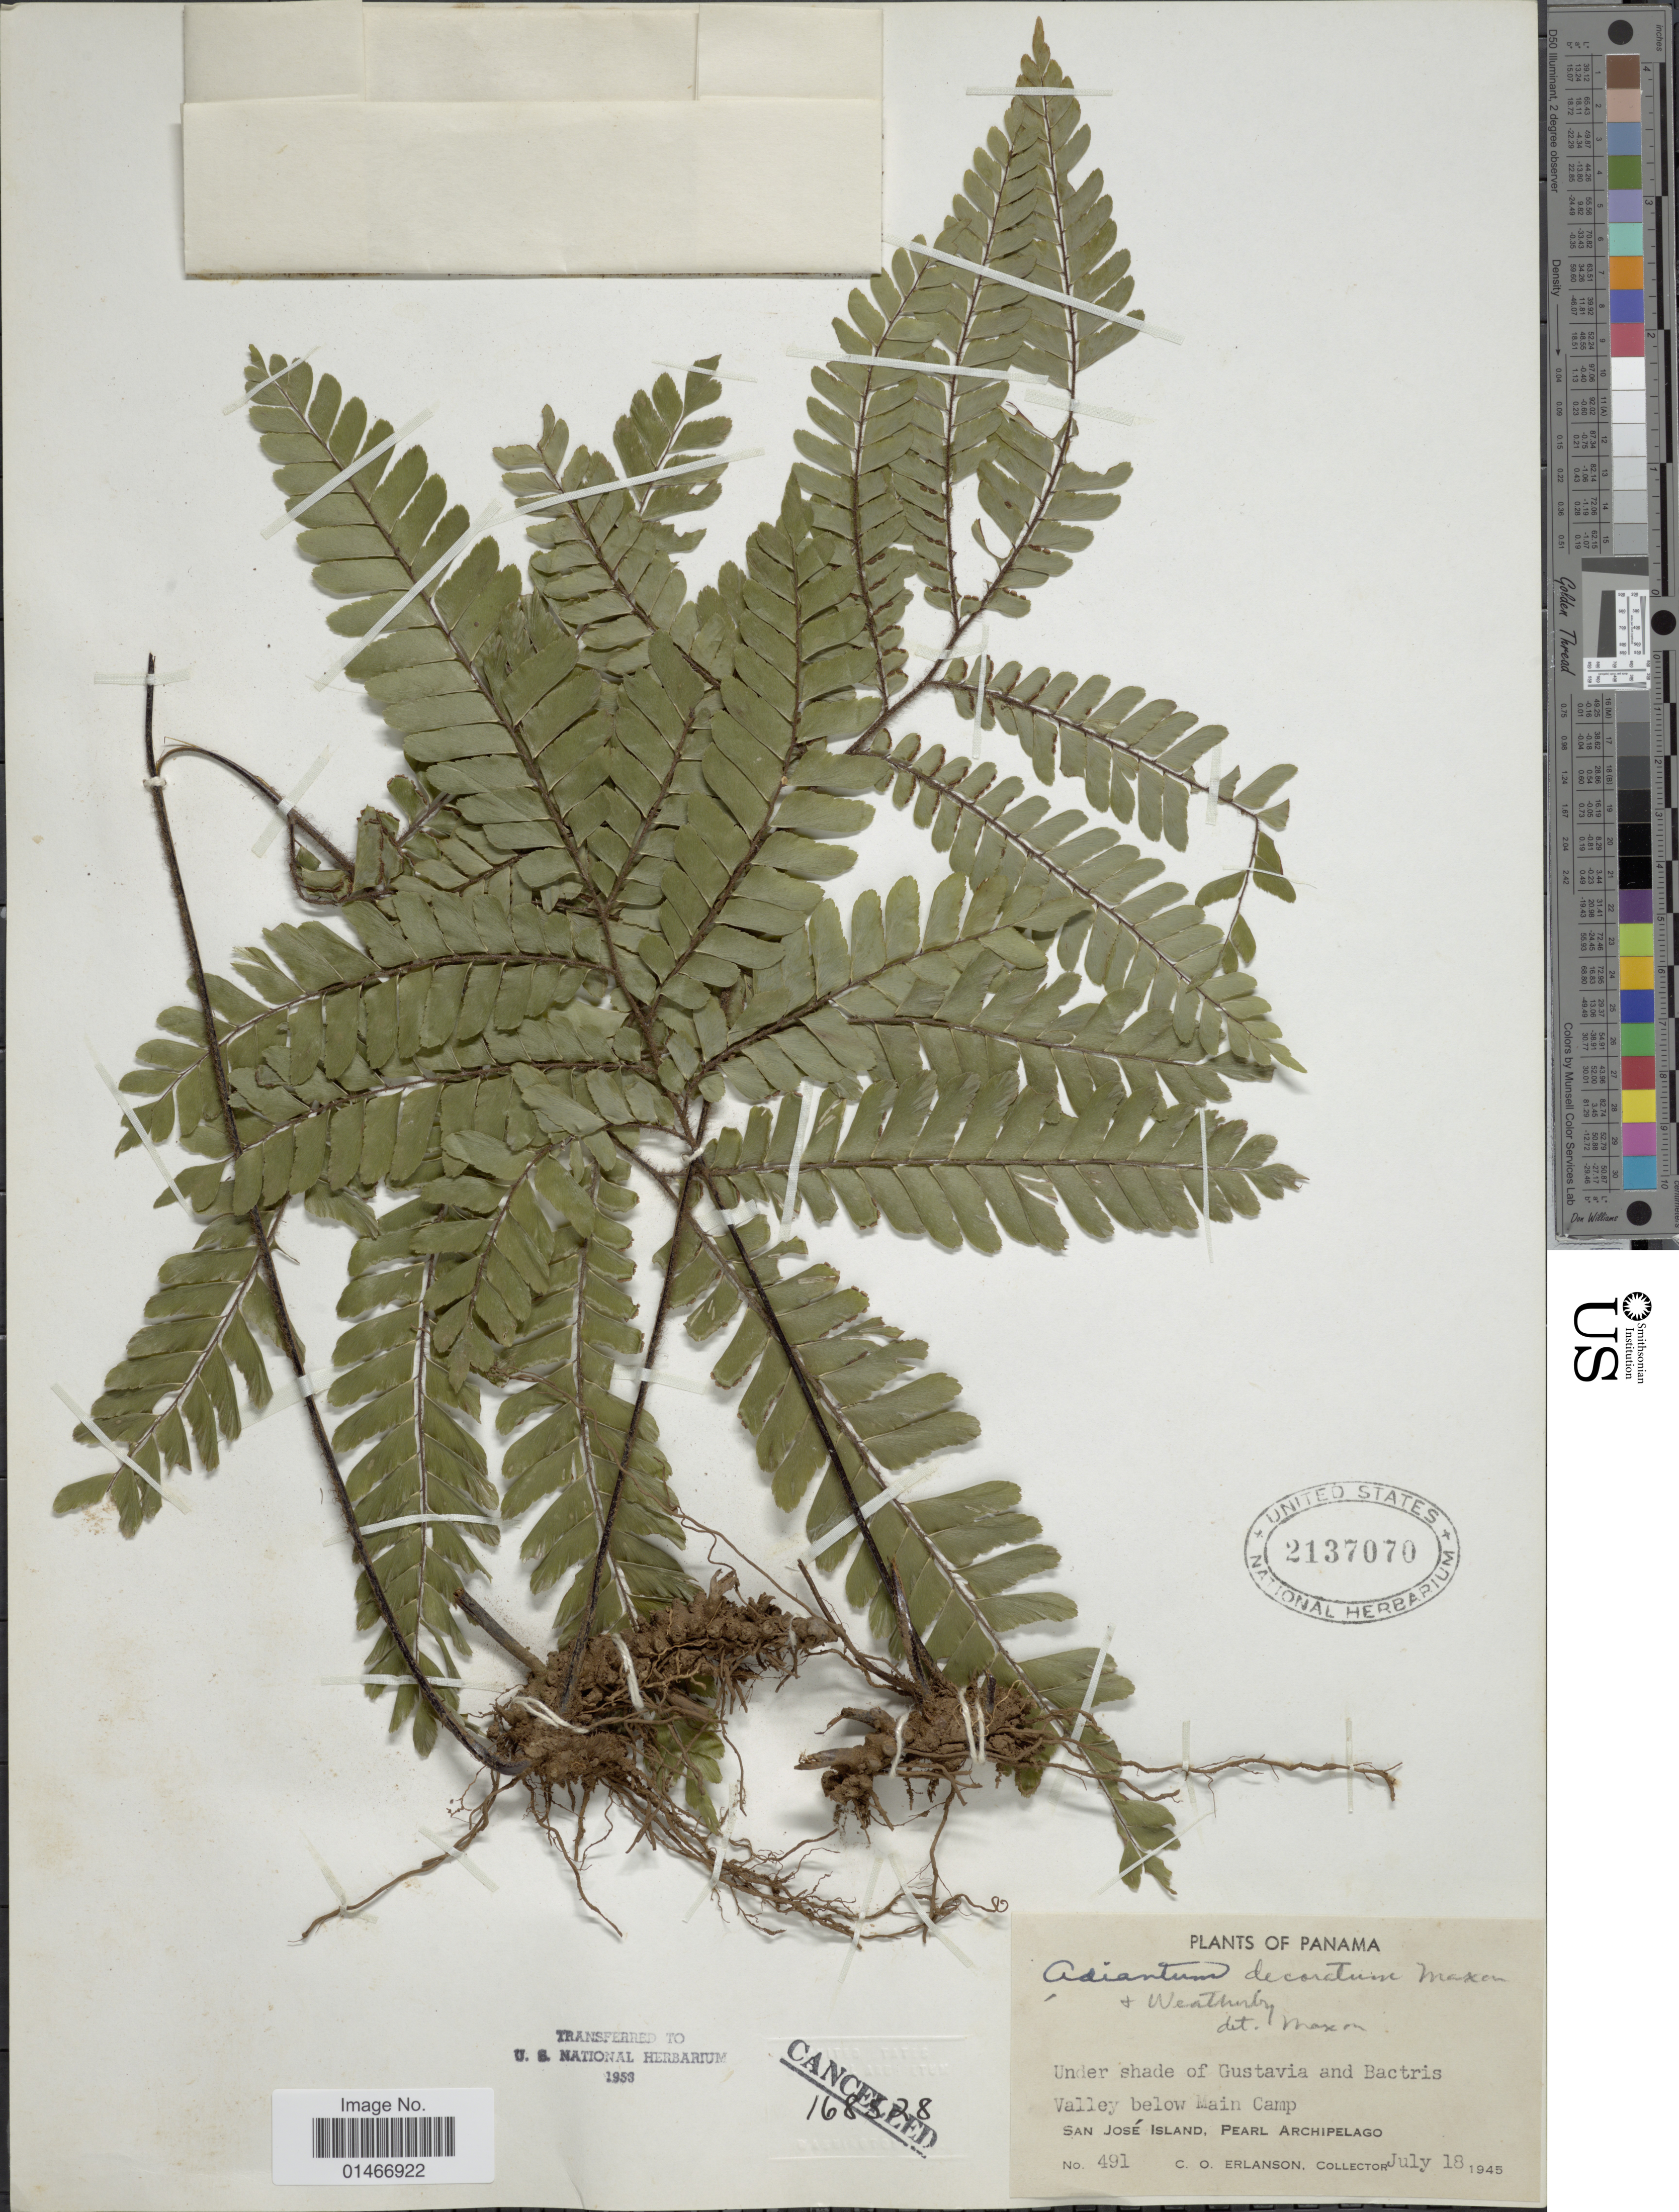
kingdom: Plantae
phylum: Tracheophyta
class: Polypodiopsida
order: Polypodiales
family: Pteridaceae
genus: Adiantum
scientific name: Adiantum decoratum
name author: Maxon & Weath.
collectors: C. O. Erlanson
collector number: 491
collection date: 1945-07-18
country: Panama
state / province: Panamá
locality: Valley below Main Camp. San Jose Island, Pearl Archipelago.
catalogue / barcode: US 2137070